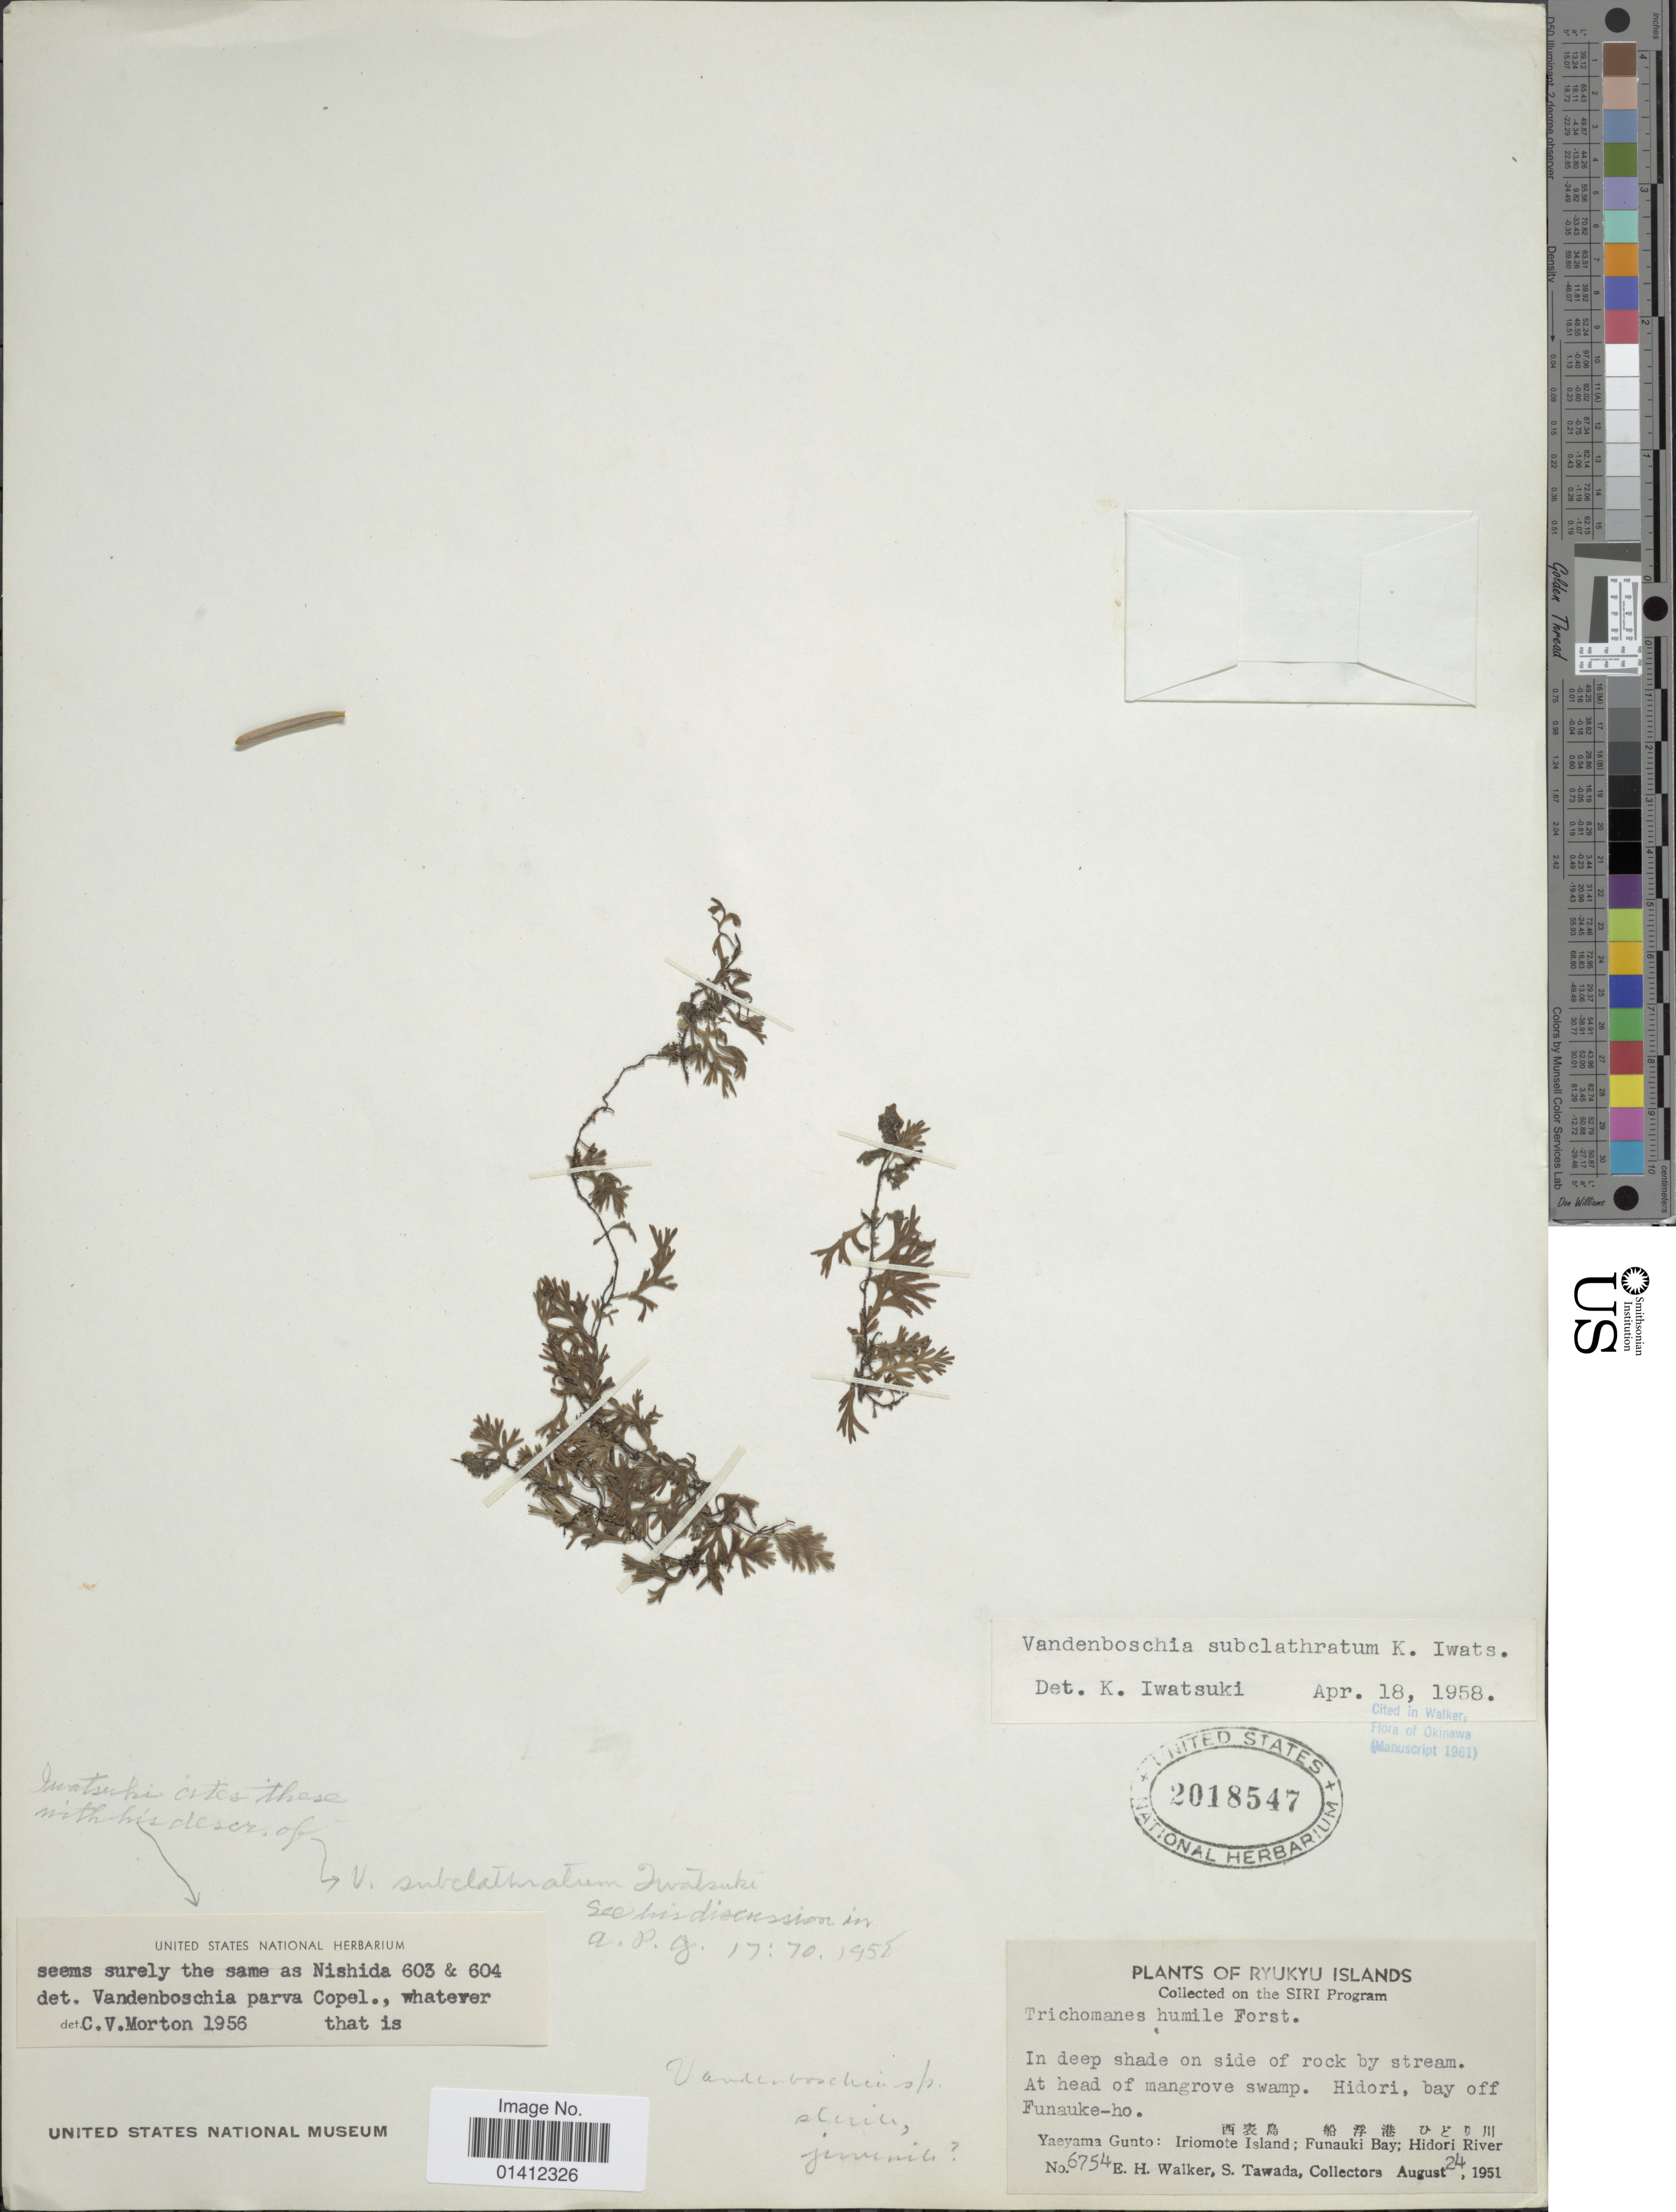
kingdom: Plantae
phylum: Tracheophyta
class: Polypodiopsida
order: Hymenophyllales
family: Hymenophyllaceae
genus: Vandenboschia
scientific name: Vandenboschia subclathrata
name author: K. Iwats.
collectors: E. H. Walker & S. Tawada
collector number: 6754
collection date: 1951-08-24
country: Japan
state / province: Okinawa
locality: Ryukyu Islands, at head of mangrove swamp. Hidori, bay off Funauke-ho, Yaeyama Gunto: iriomote Island; Funauki Bau; Hidori River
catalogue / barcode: US 2018547